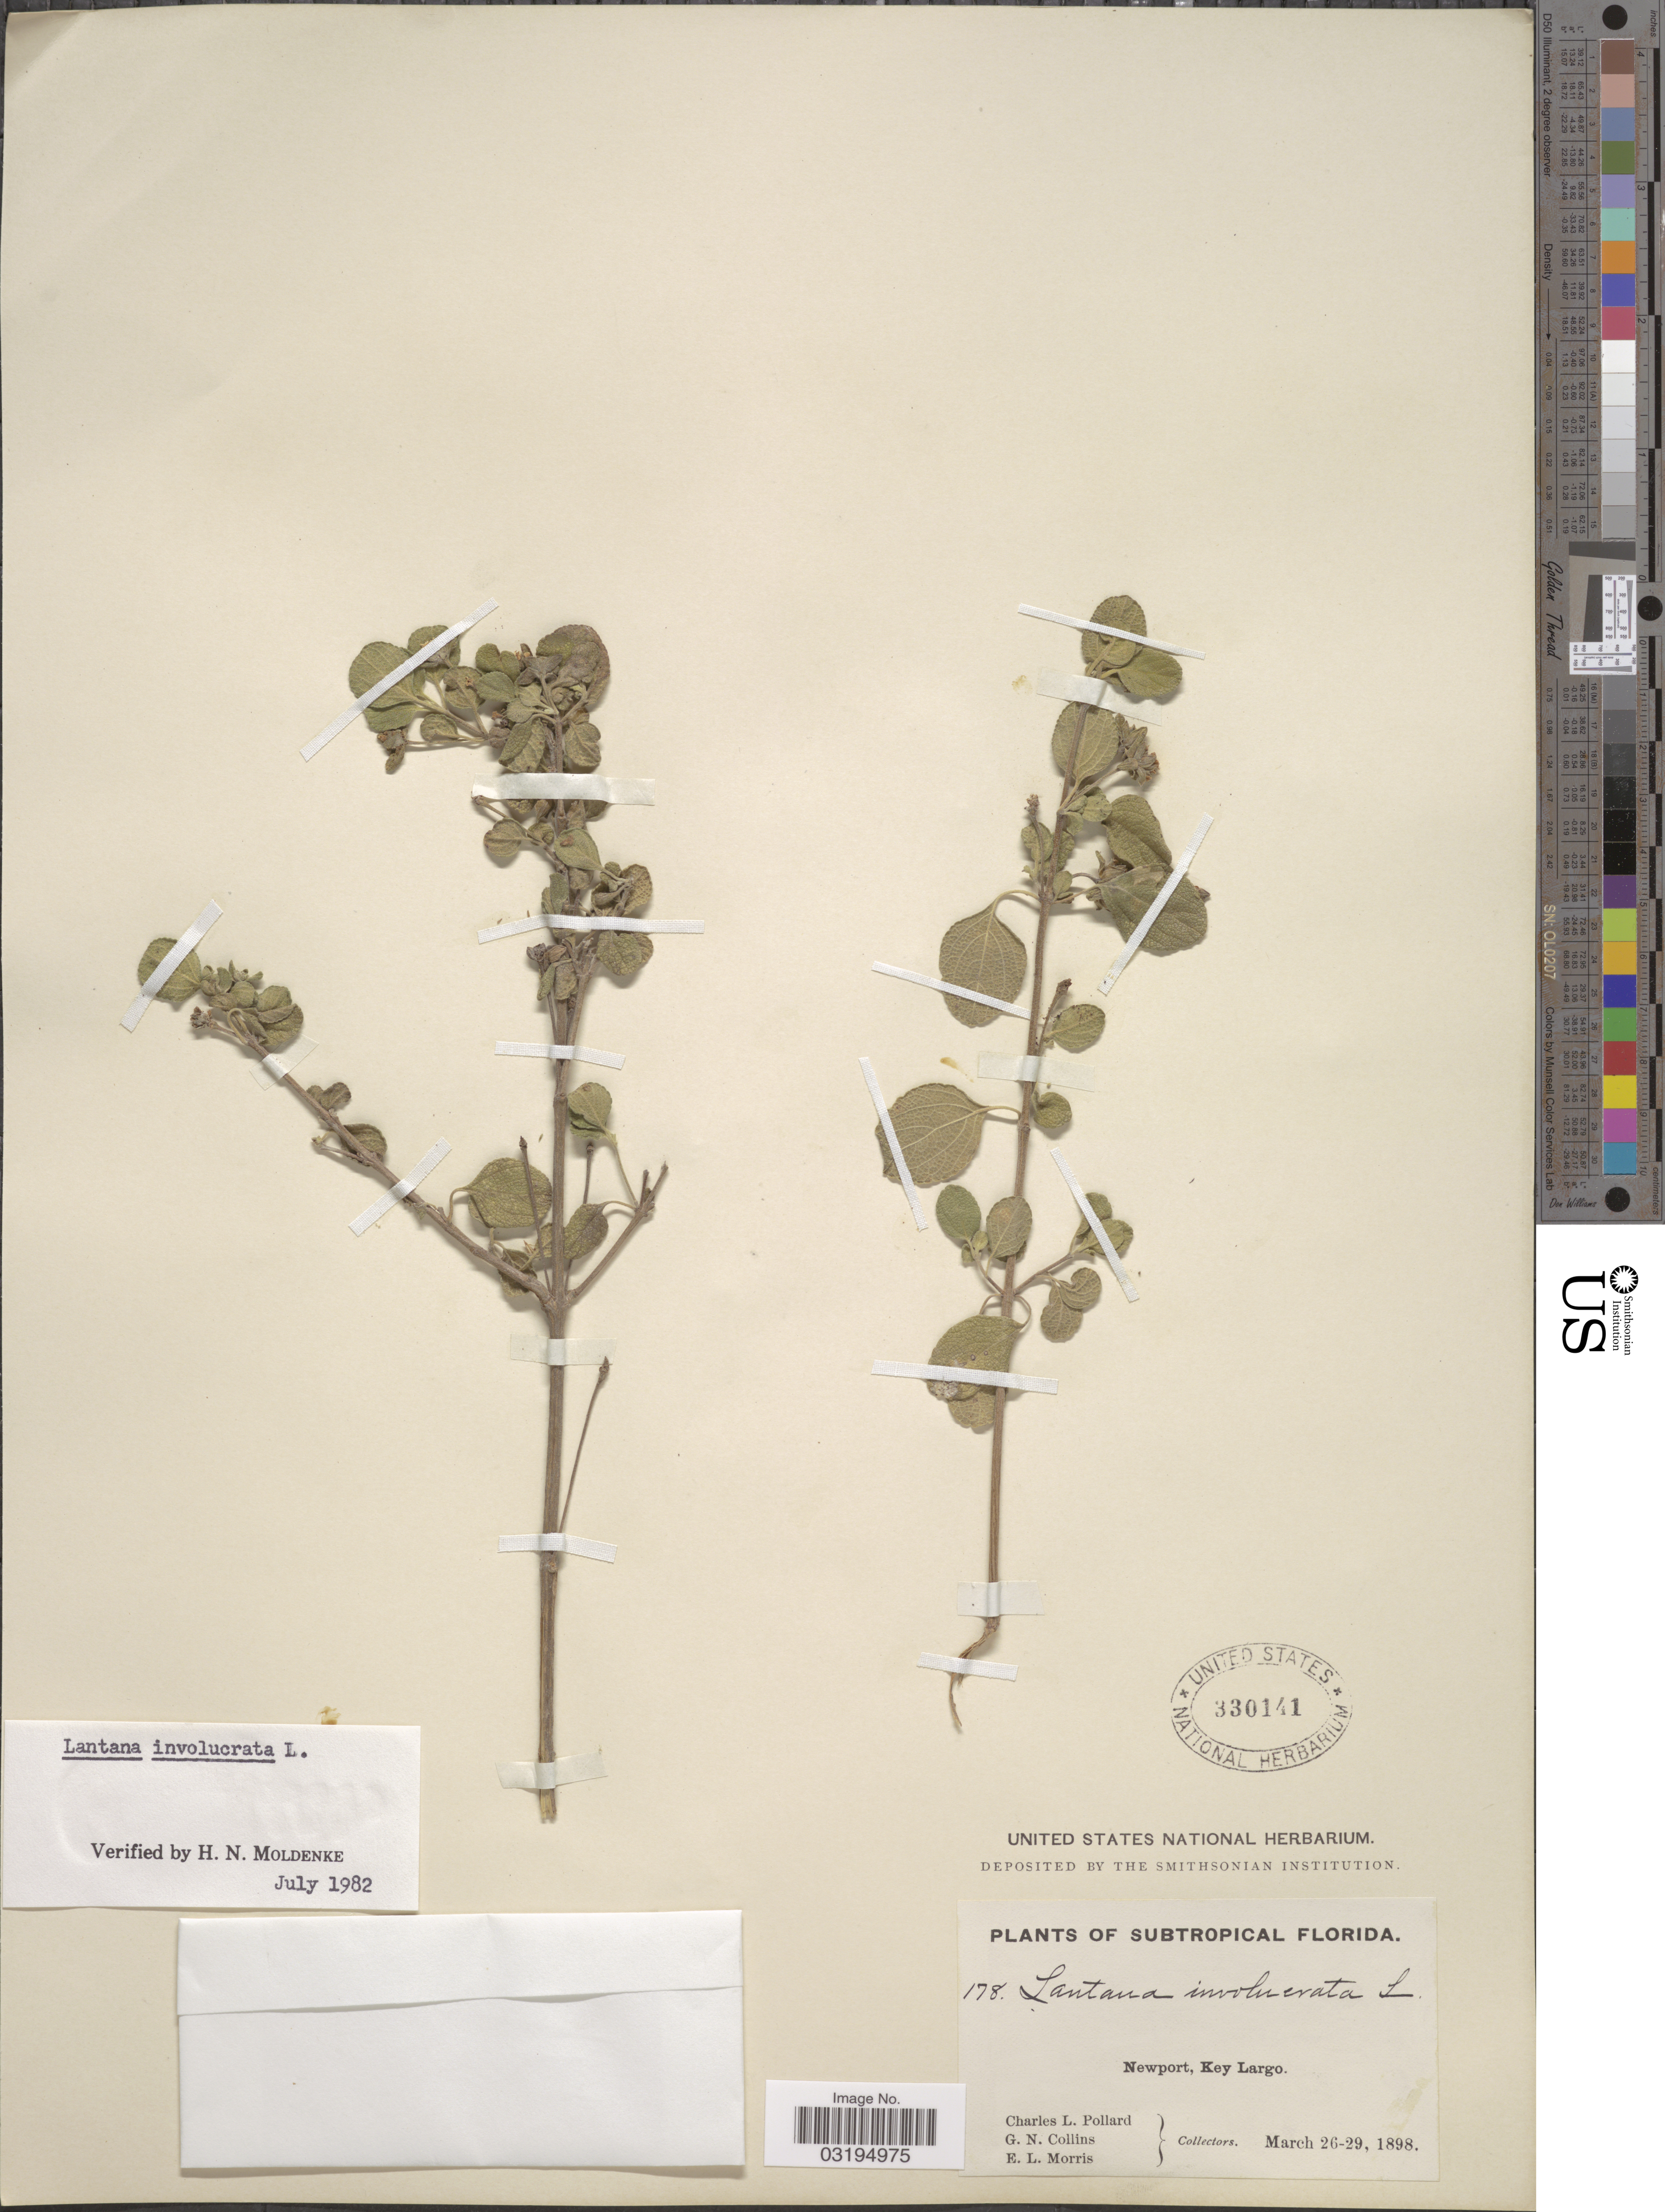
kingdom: Plantae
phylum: Tracheophyta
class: Magnoliopsida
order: Lamiales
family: Verbenaceae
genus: Lantana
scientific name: Lantana involucrata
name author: L.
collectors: C. L. Pollard, G. Collins & E. Morris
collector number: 178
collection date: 1898-03-26/1898-03-29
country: United States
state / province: Florida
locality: Subtropical Florida. Newport, Key Largo.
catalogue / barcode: US 330141